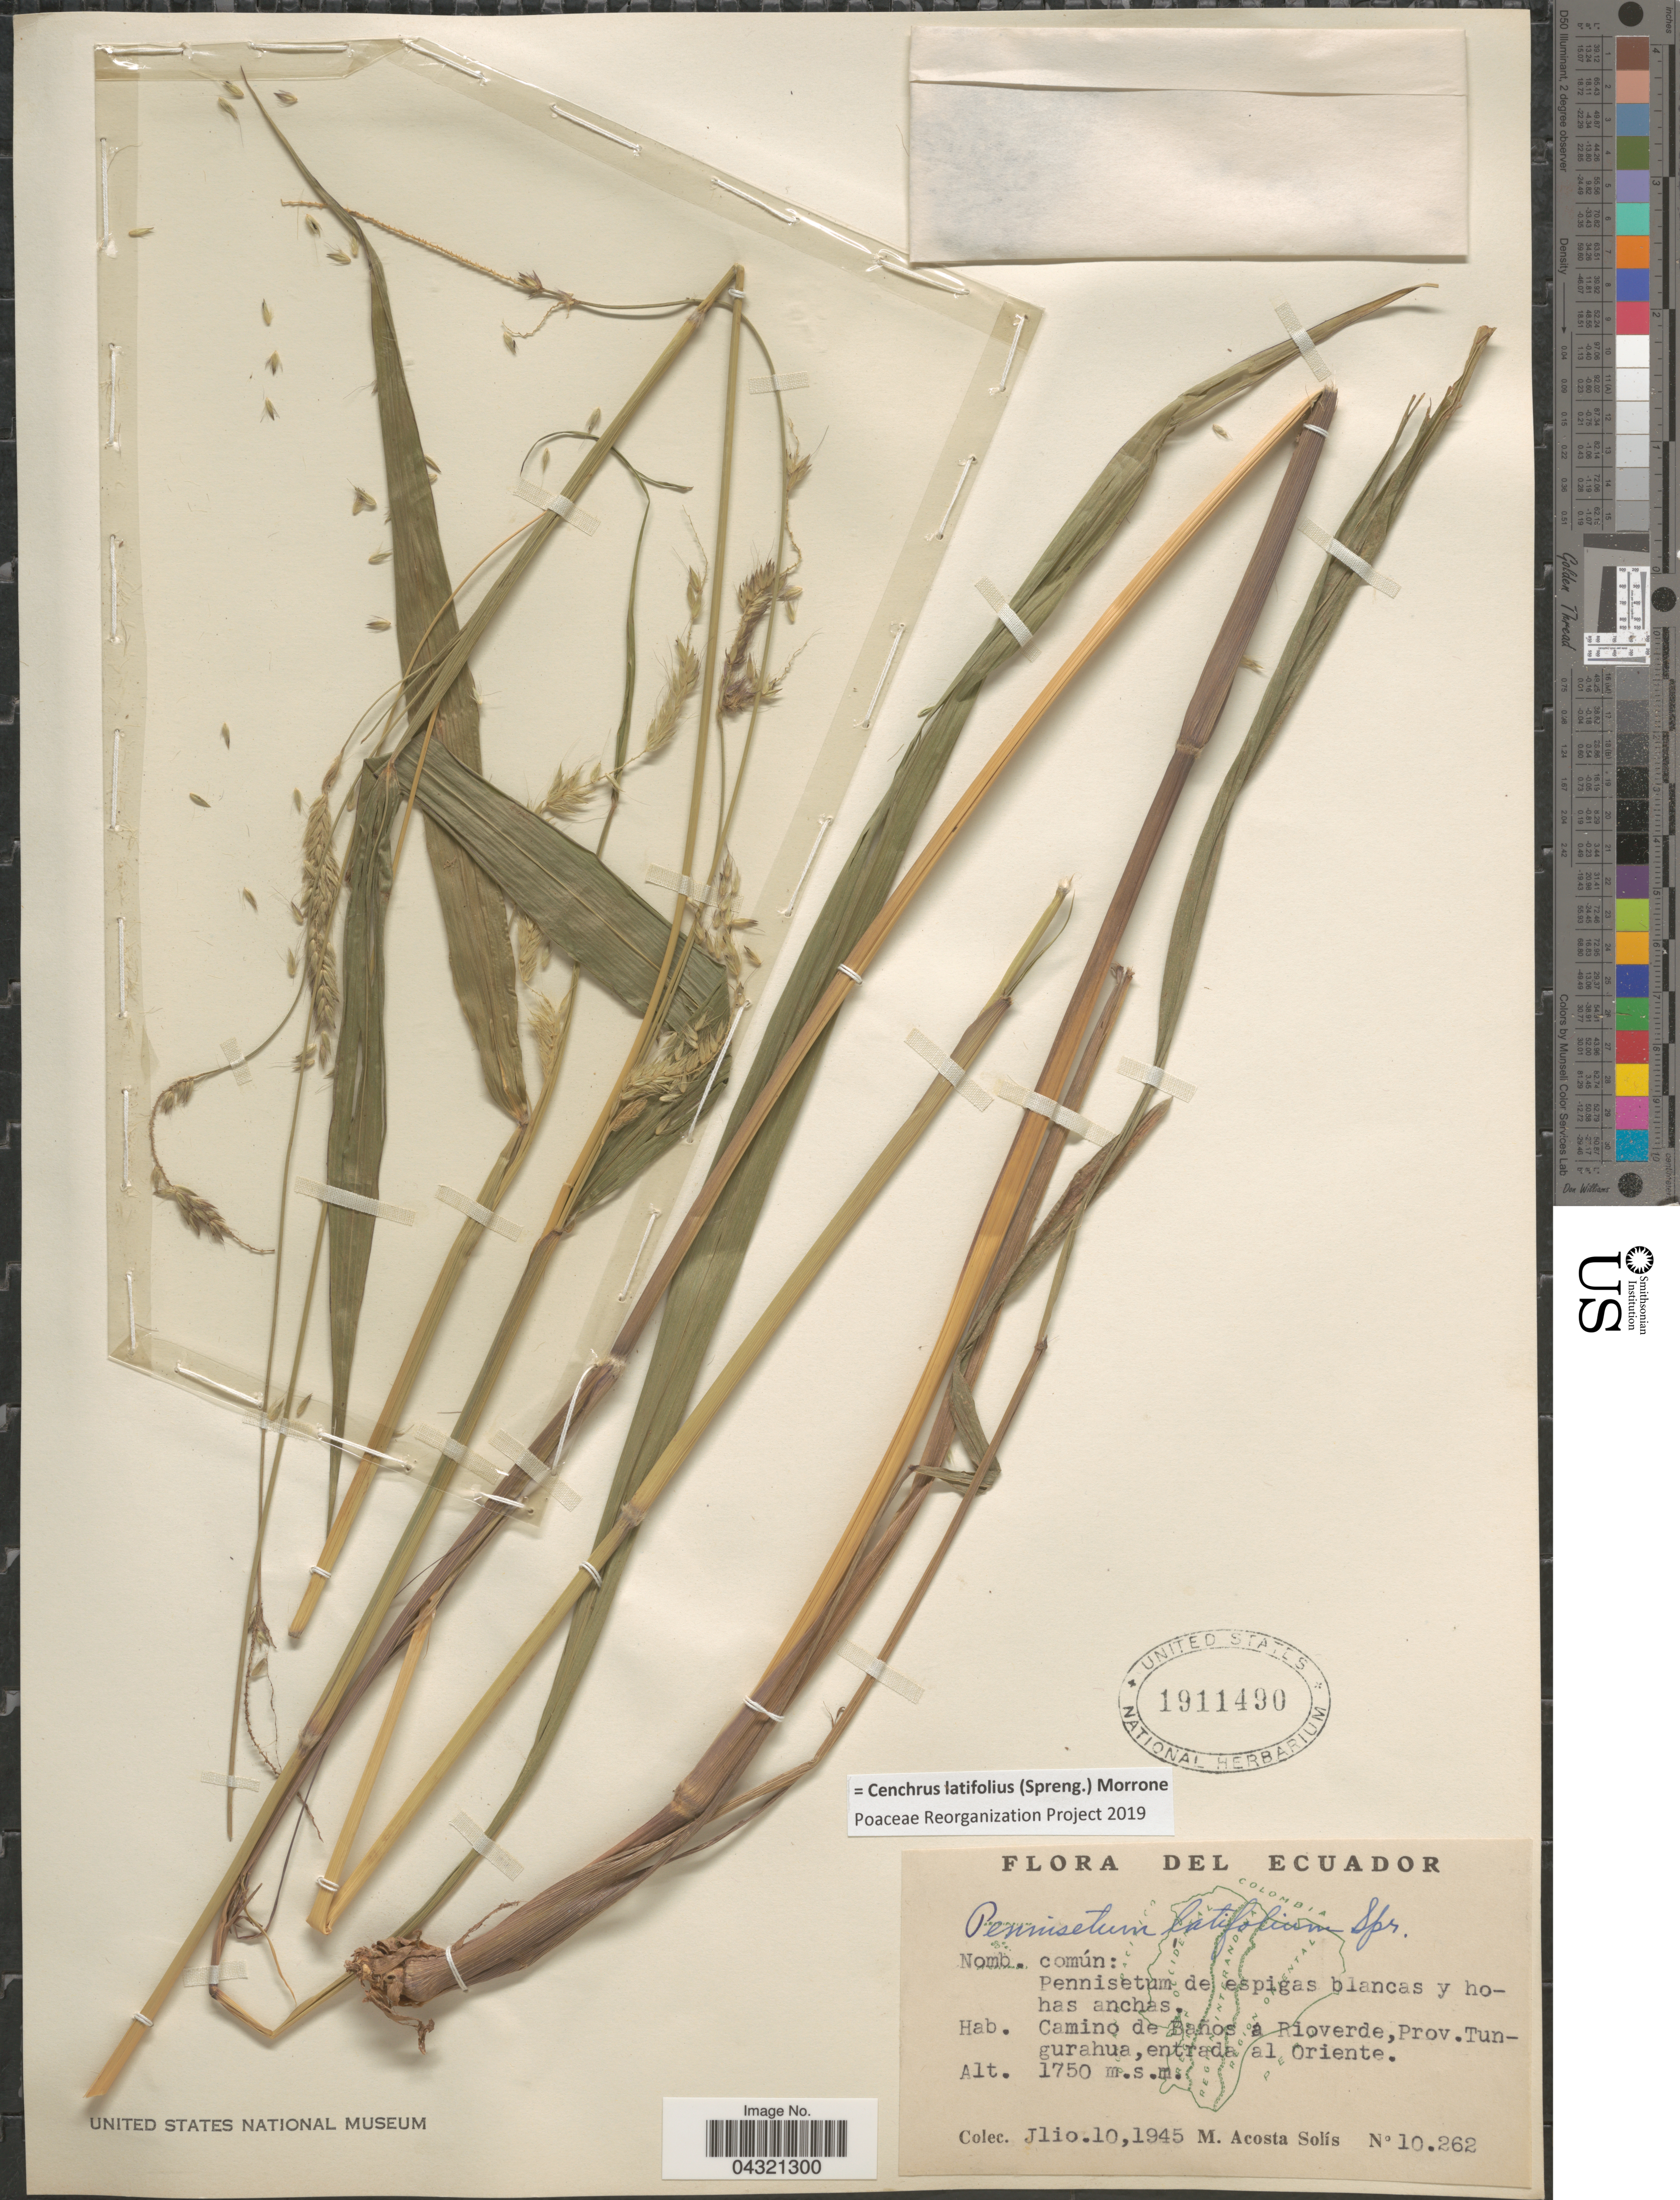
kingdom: Plantae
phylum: Tracheophyta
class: Liliopsida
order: Poales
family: Poaceae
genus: Cenchrus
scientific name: Cenchrus latifolius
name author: (Spreng.) Morrone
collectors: M. Acosta Solis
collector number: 10262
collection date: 1945-07-10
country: Ecuador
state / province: Tungurahua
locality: Camino de Baños a Rioverde, entrada al Oriente.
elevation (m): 1750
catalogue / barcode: US 1911490